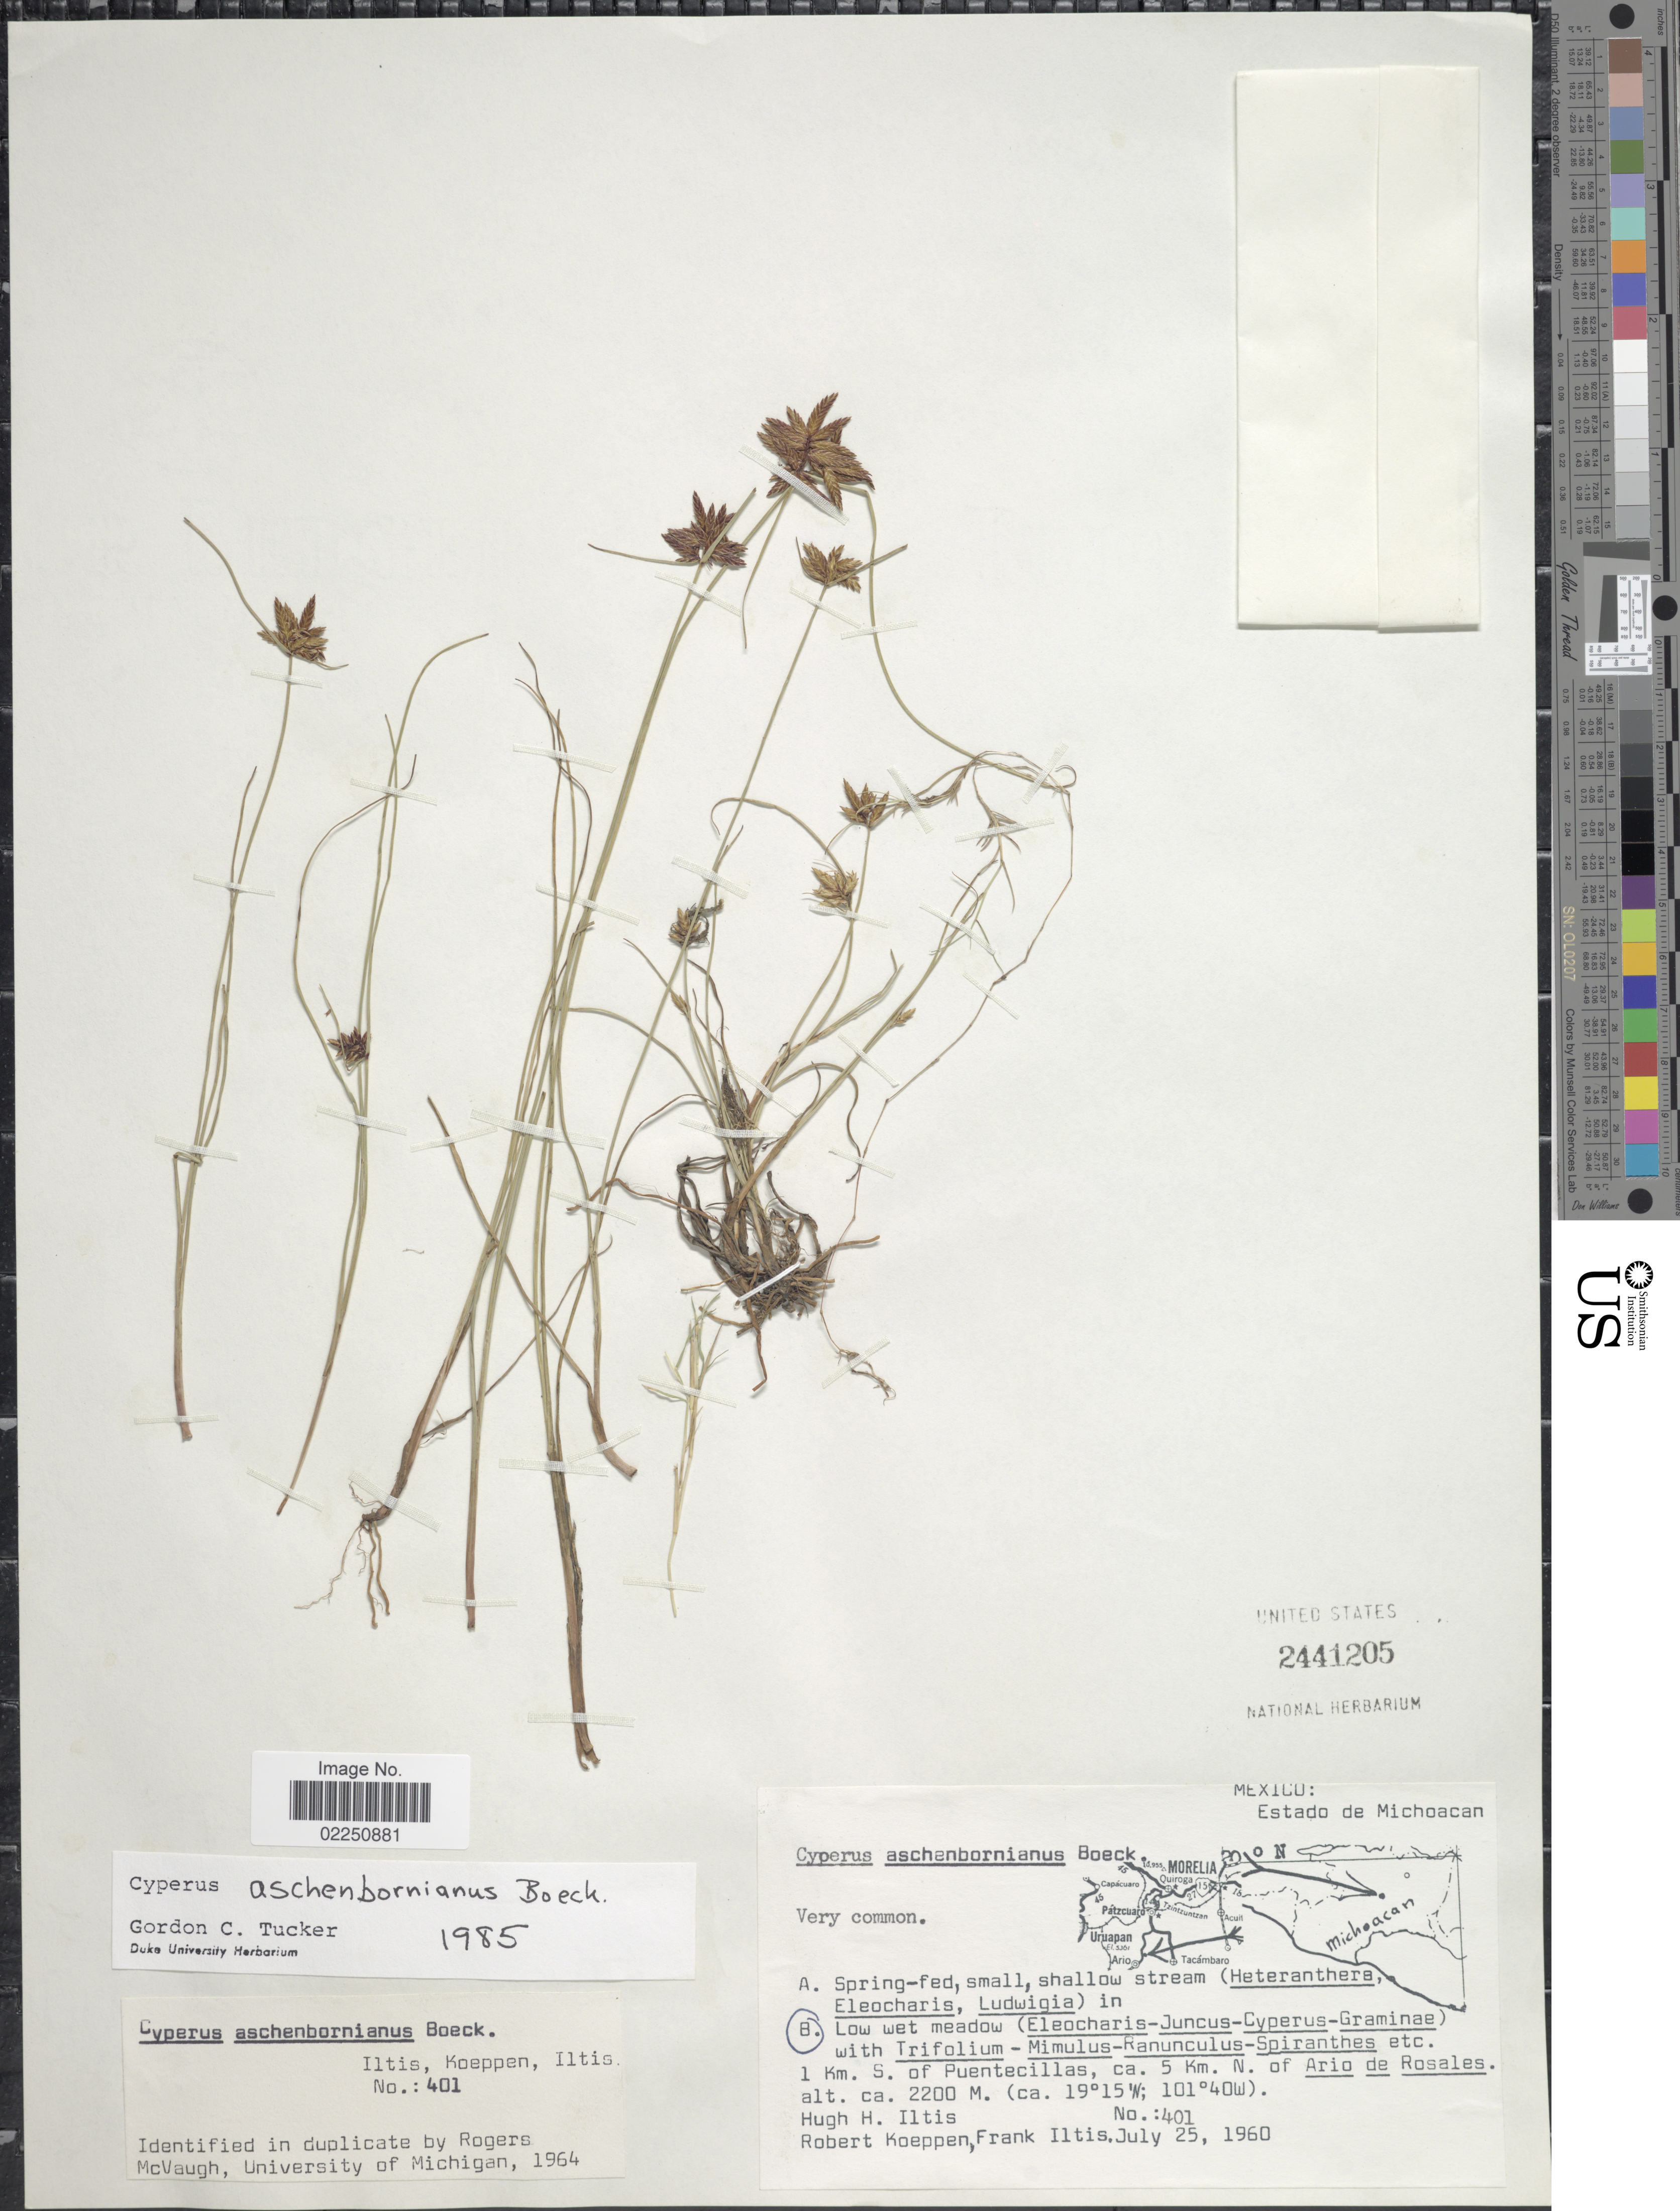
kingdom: Plantae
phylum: Tracheophyta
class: Liliopsida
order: Poales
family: Cyperaceae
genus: Cyperus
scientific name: Cyperus aschenbornianus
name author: Boeckeler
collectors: H. H. Iltis, R. C. Koeppen & F. S. Iltis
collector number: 401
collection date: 1960-07-25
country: Mexico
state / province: Michoacán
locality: Low wet meadow. 1 Km. S. of Puentecillas, ca. 5 Km. N. of Ario de Rosales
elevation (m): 2200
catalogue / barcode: US 2441205